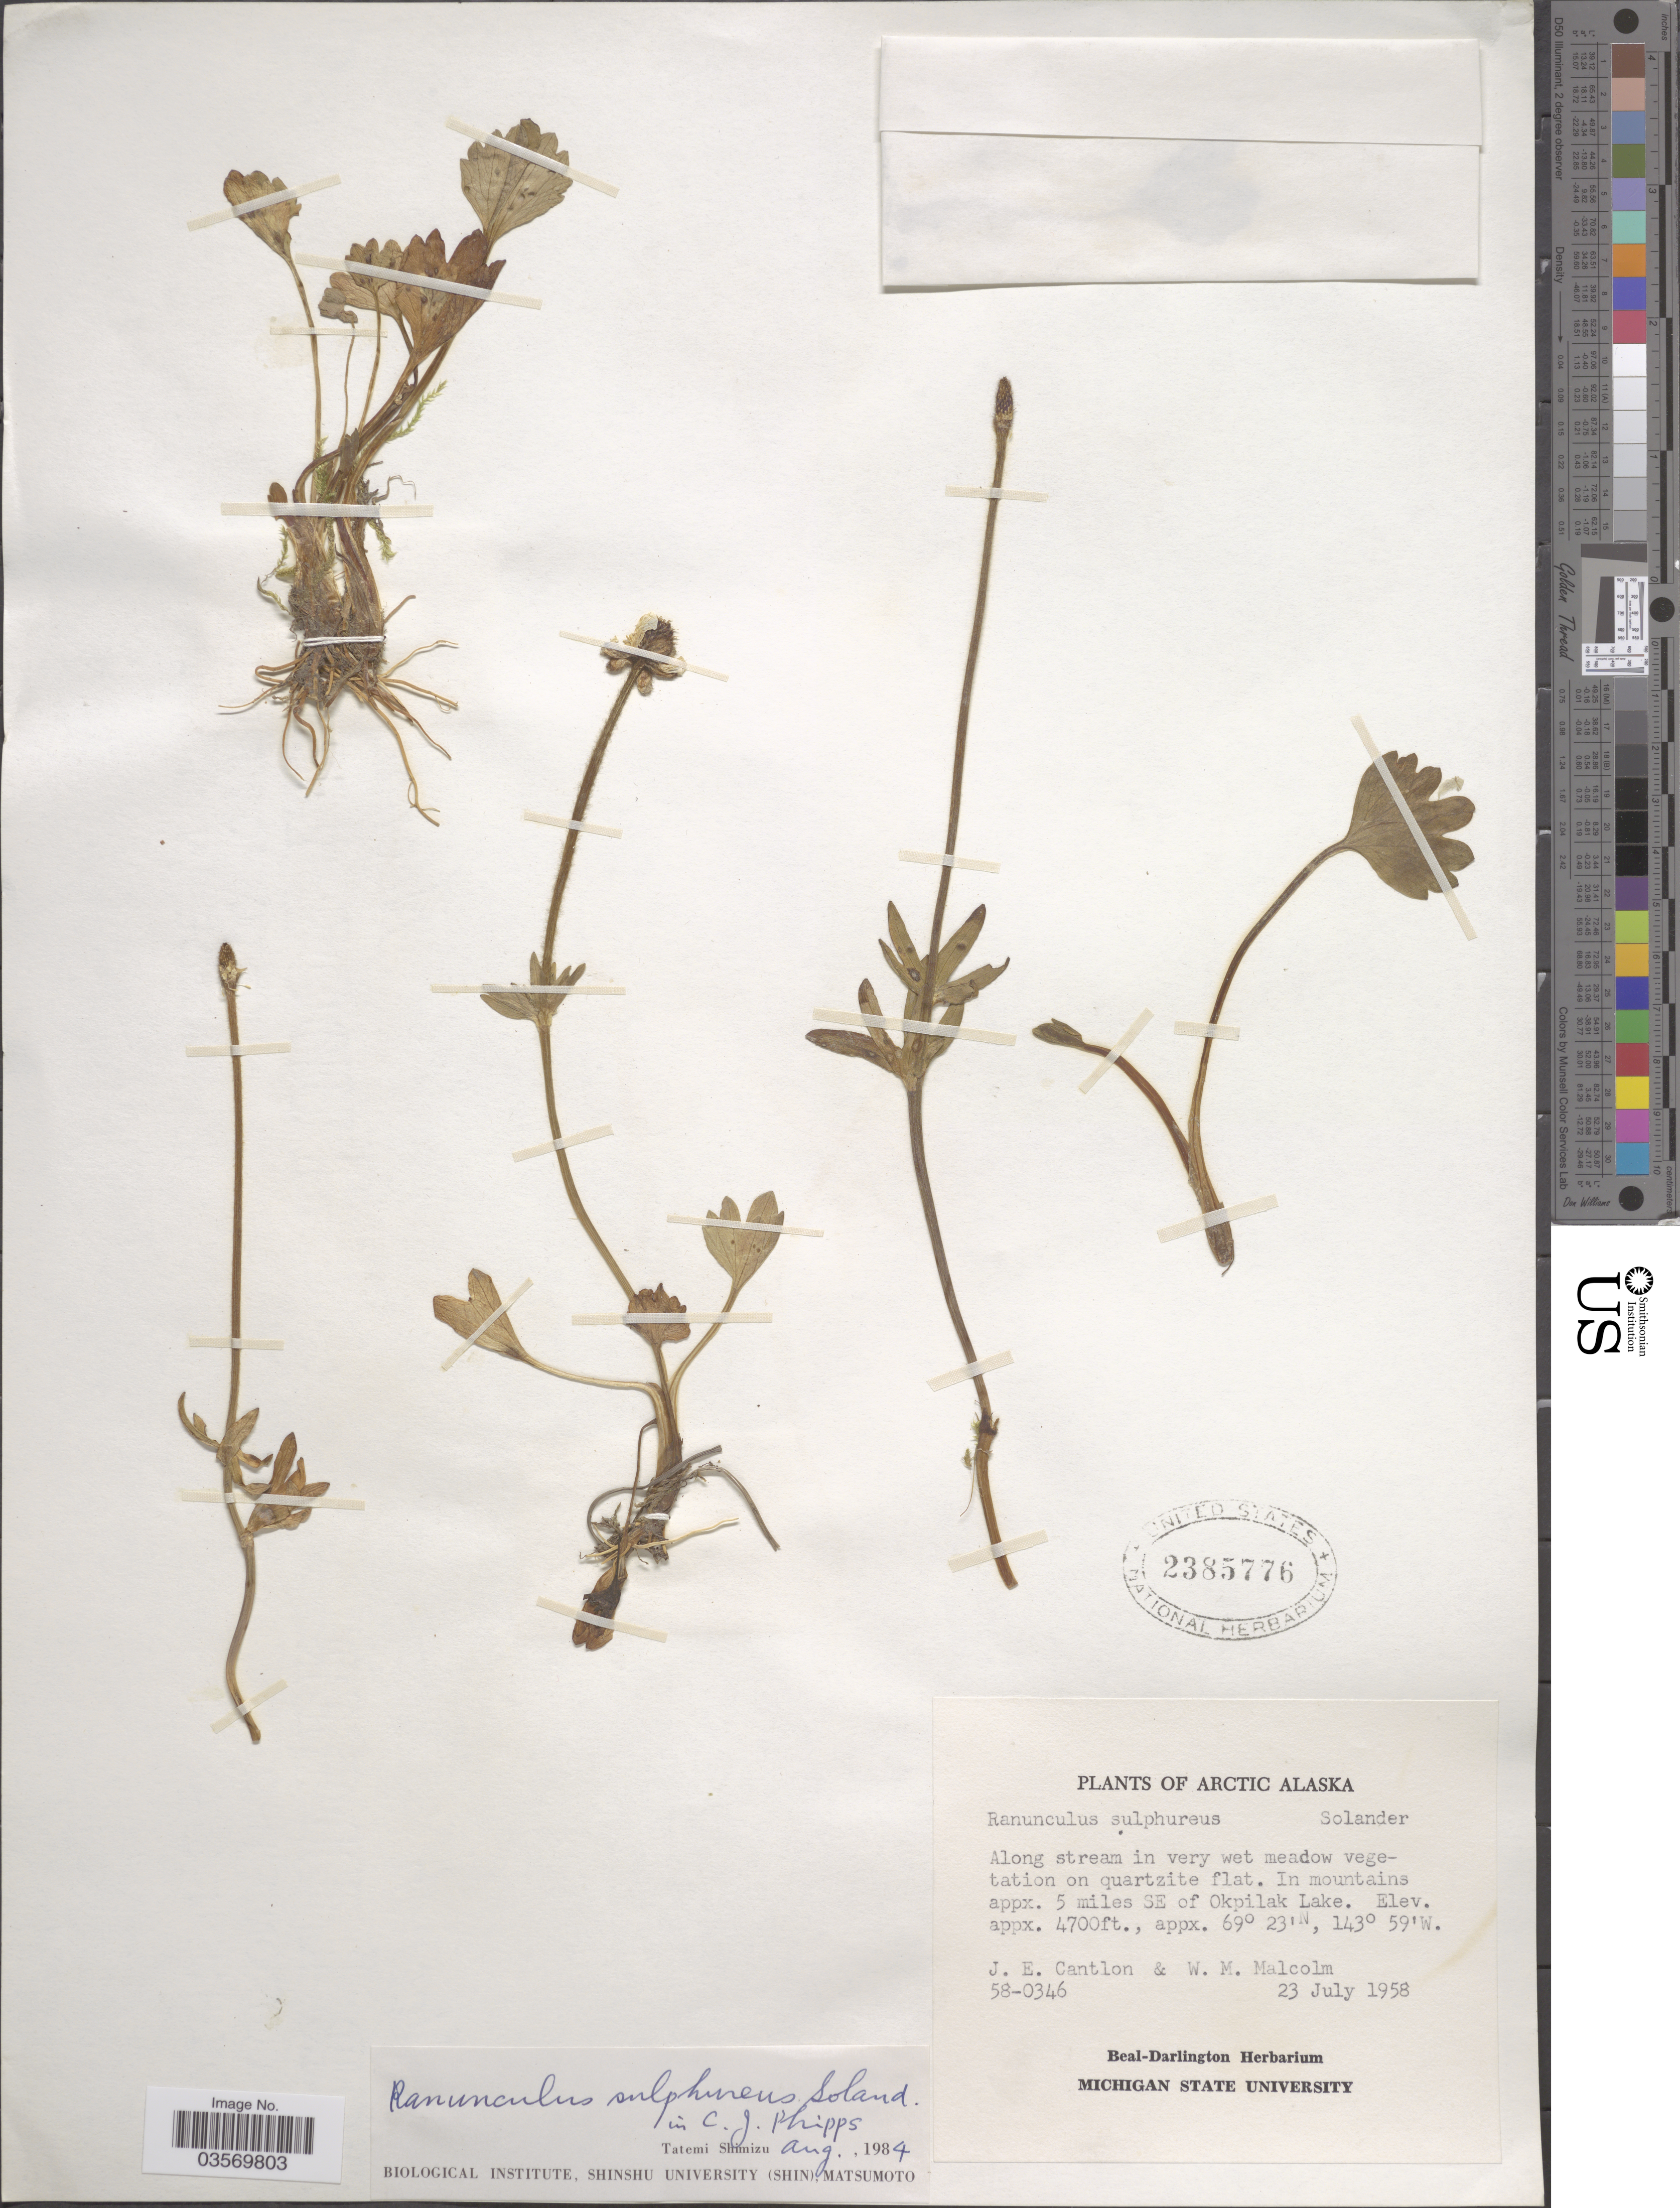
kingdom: Plantae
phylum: Tracheophyta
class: Magnoliopsida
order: Ranunculales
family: Ranunculaceae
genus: Ranunculus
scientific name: Ranunculus sulphureus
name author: Sol.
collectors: J. Cantlon & W. Malcolm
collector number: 58-0346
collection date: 1958-07-23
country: United States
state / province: Alaska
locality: Arctic Alaska. In mountains appx. 5 miles SE of Okpilak Lake.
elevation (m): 1433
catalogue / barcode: US 2385776